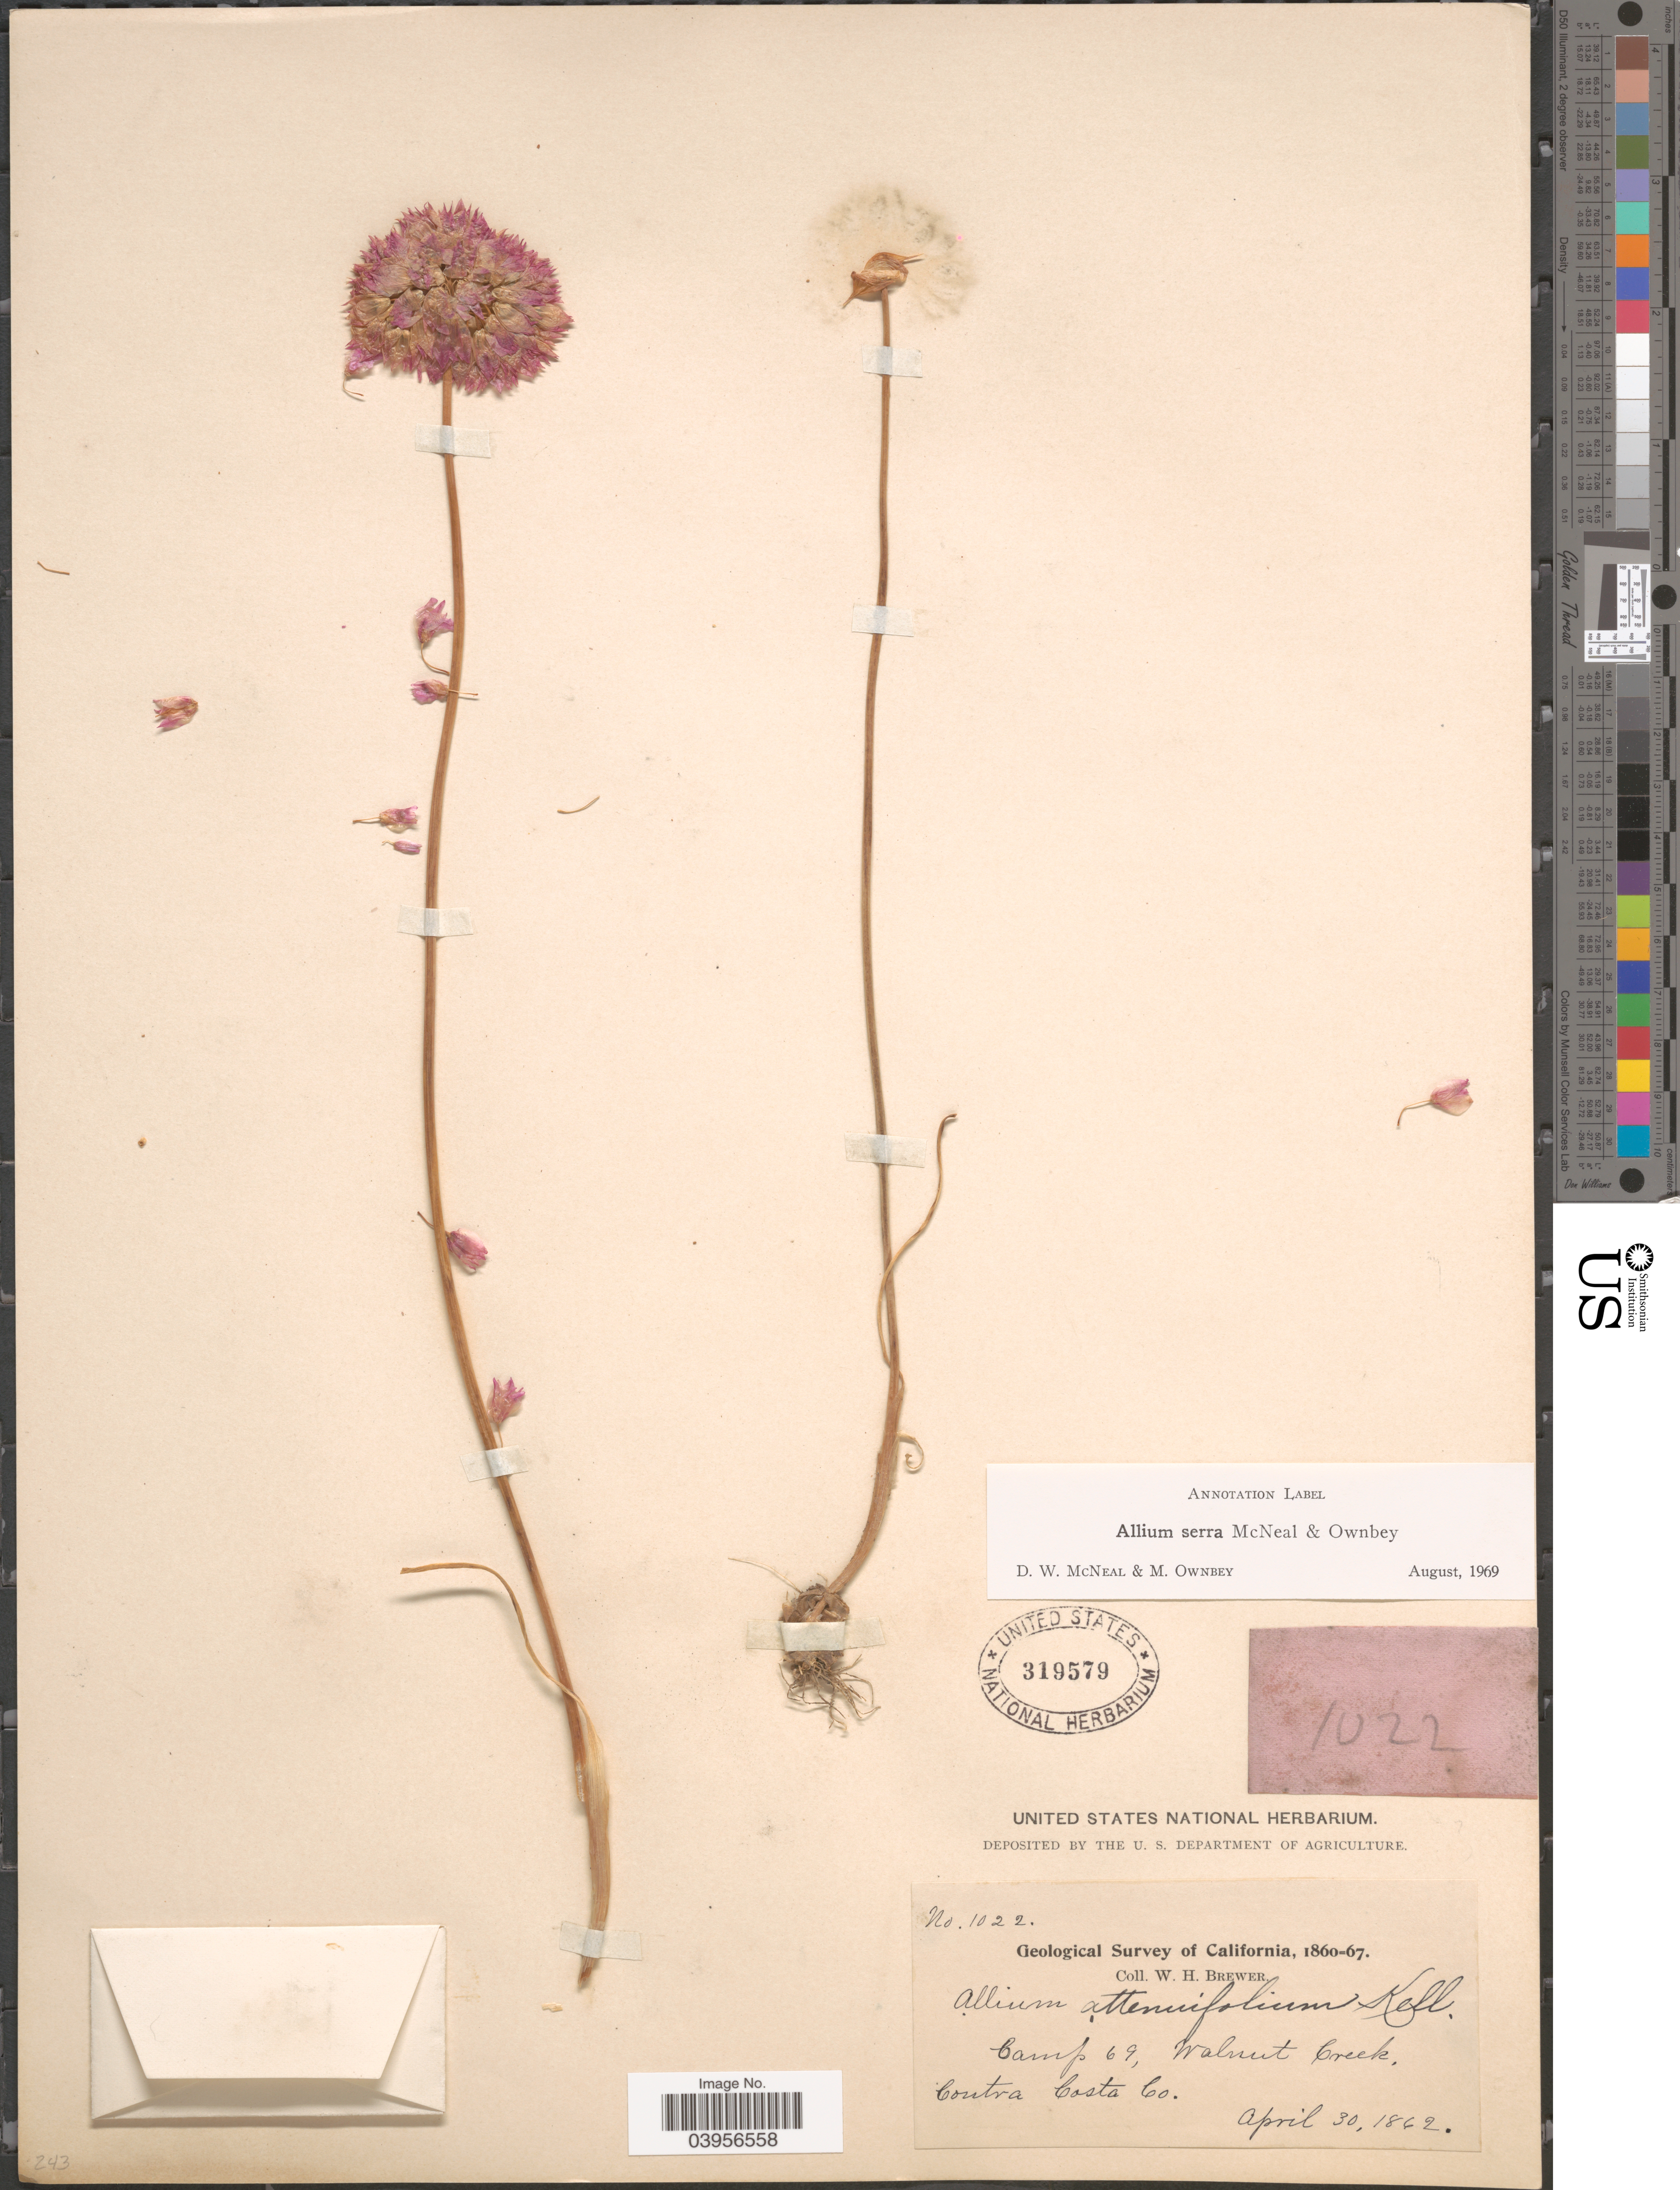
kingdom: Plantae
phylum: Tracheophyta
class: Liliopsida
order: Asparagales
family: Amaryllidaceae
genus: Allium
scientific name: Allium serra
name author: McNeal & Ownbey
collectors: W. H. Brewer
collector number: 1022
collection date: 1862-04-30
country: United States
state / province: California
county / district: Contra Costa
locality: Camp 69, Walnut Creek, Contra Costa Co.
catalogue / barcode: US 319579